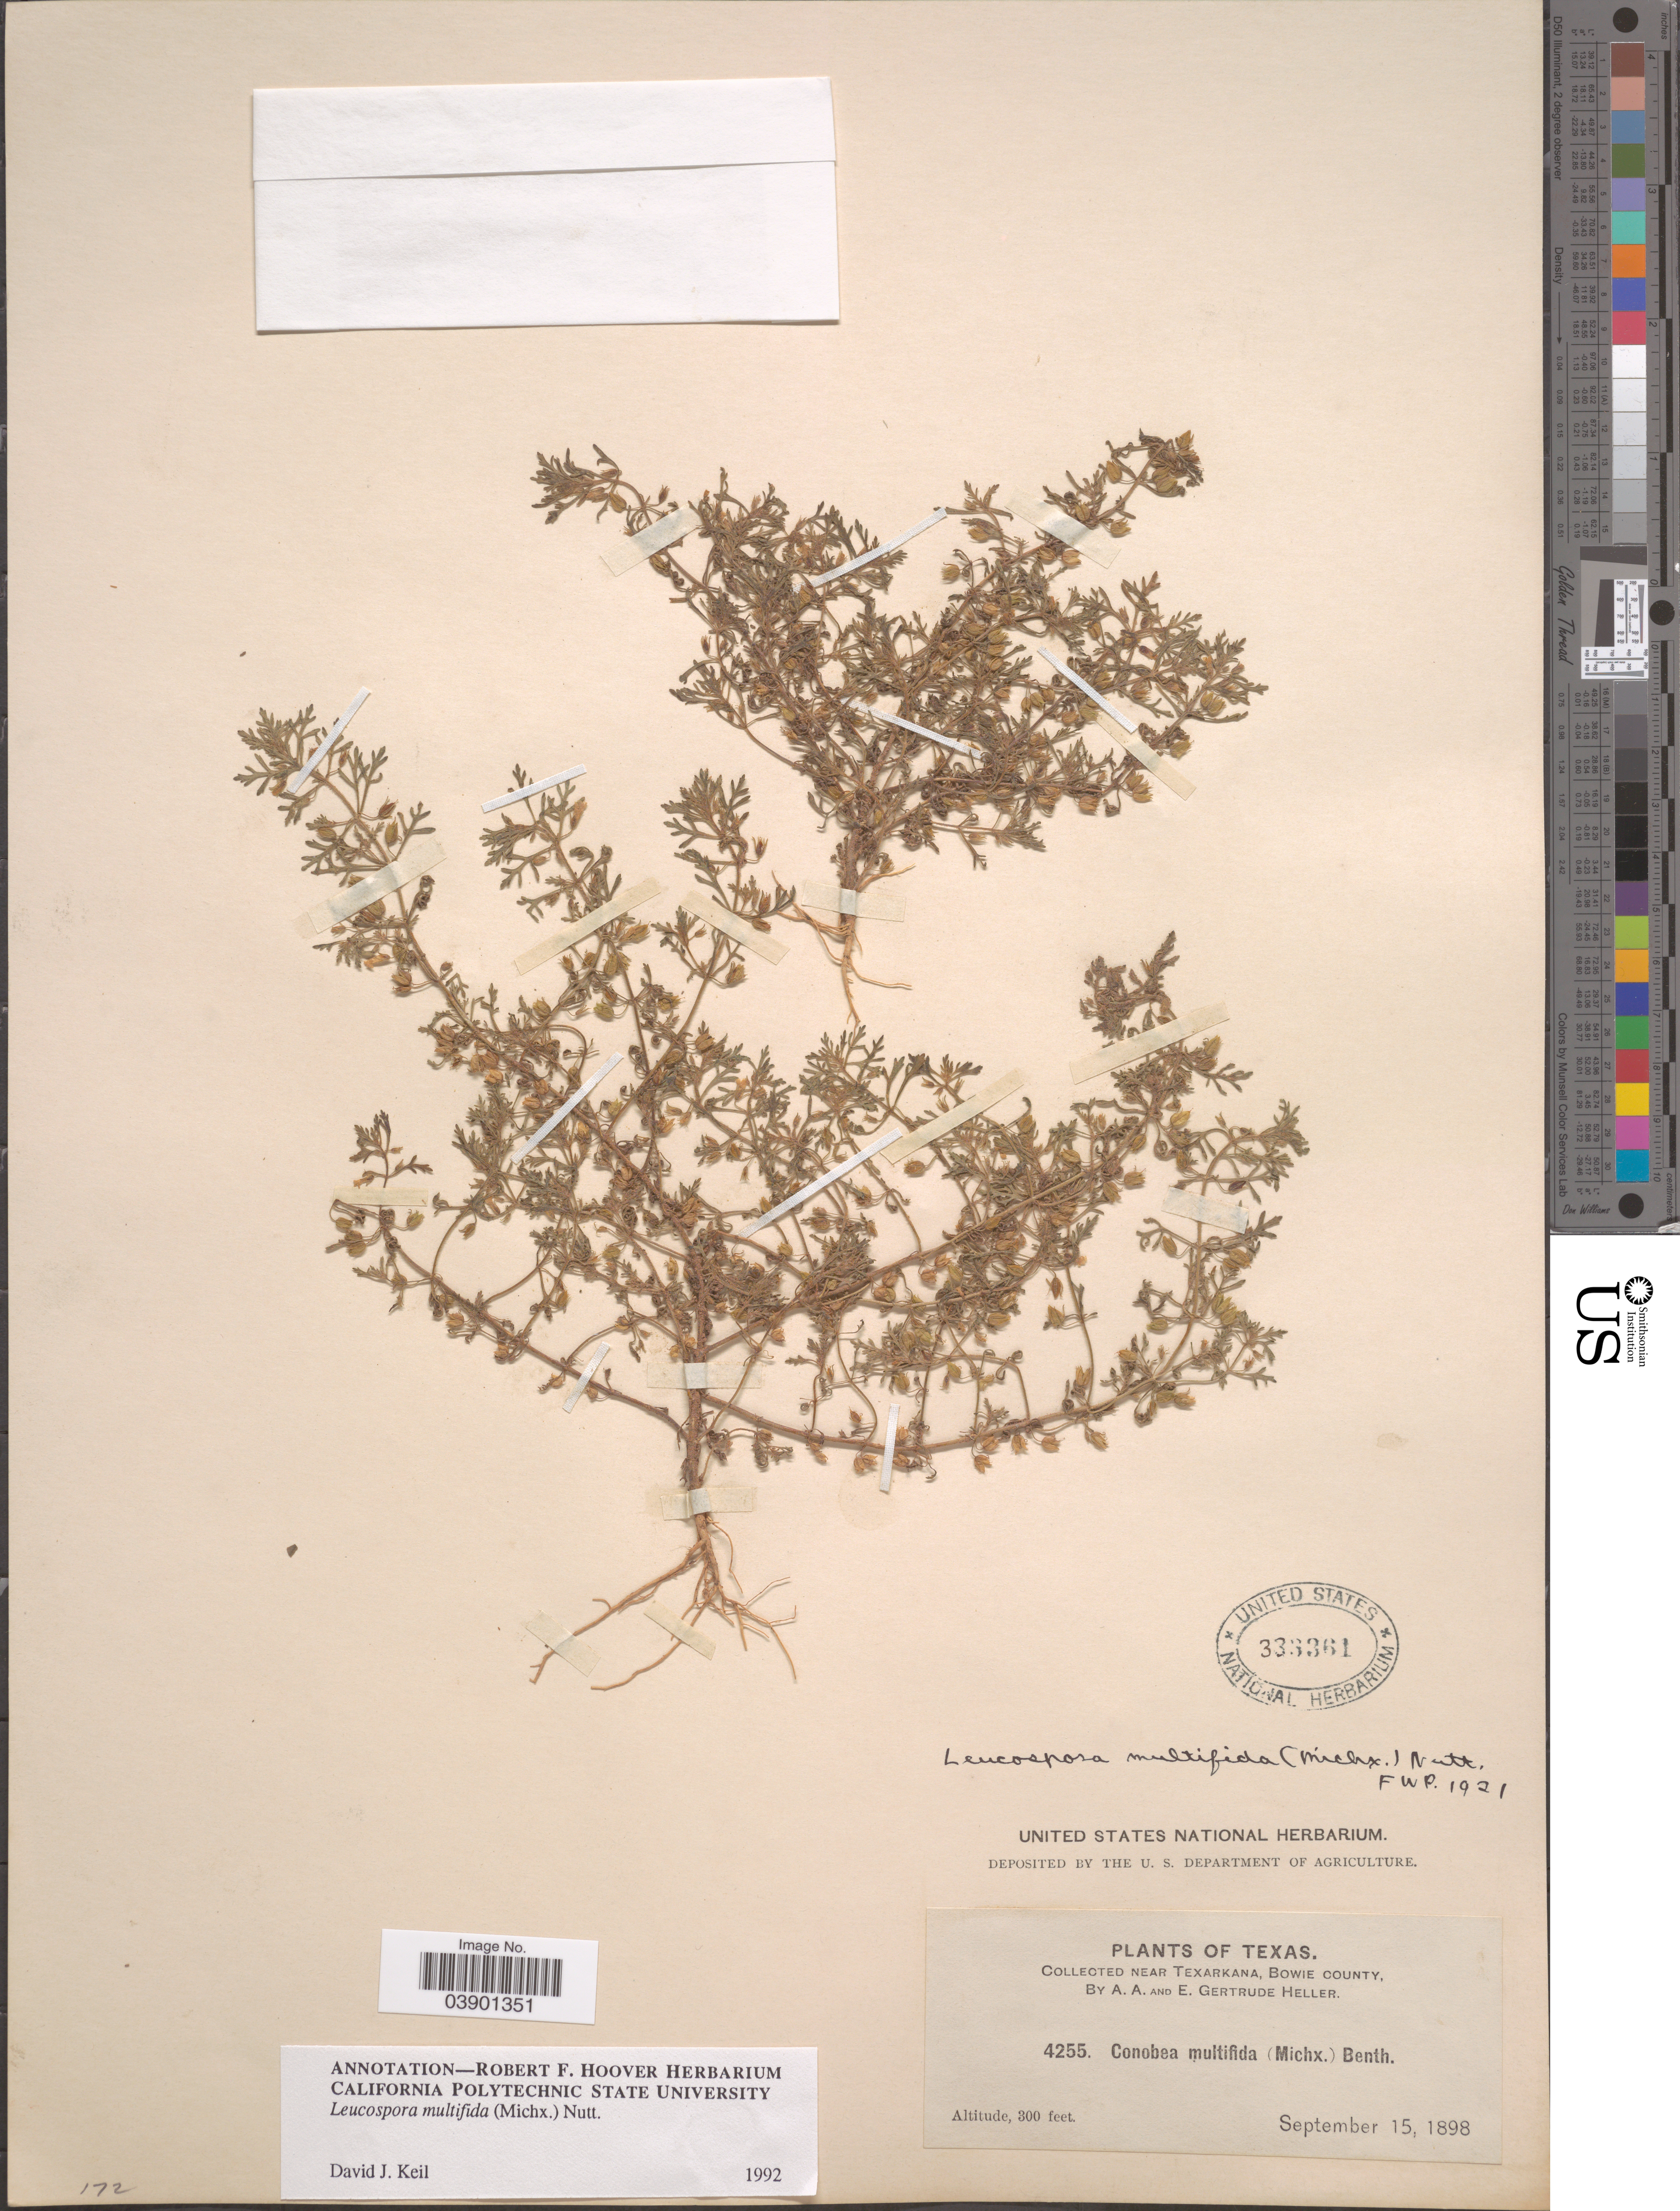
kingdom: Plantae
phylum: Tracheophyta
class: Magnoliopsida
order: Lamiales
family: Plantaginaceae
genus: Leucospora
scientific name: Leucospora multifida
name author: (Michx.) Nutt.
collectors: A. A. Heller & E. G. Heller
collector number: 4255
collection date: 1898-09-15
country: United States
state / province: Texas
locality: Near Texarkana, Bowie County.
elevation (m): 91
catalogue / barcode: US 333361